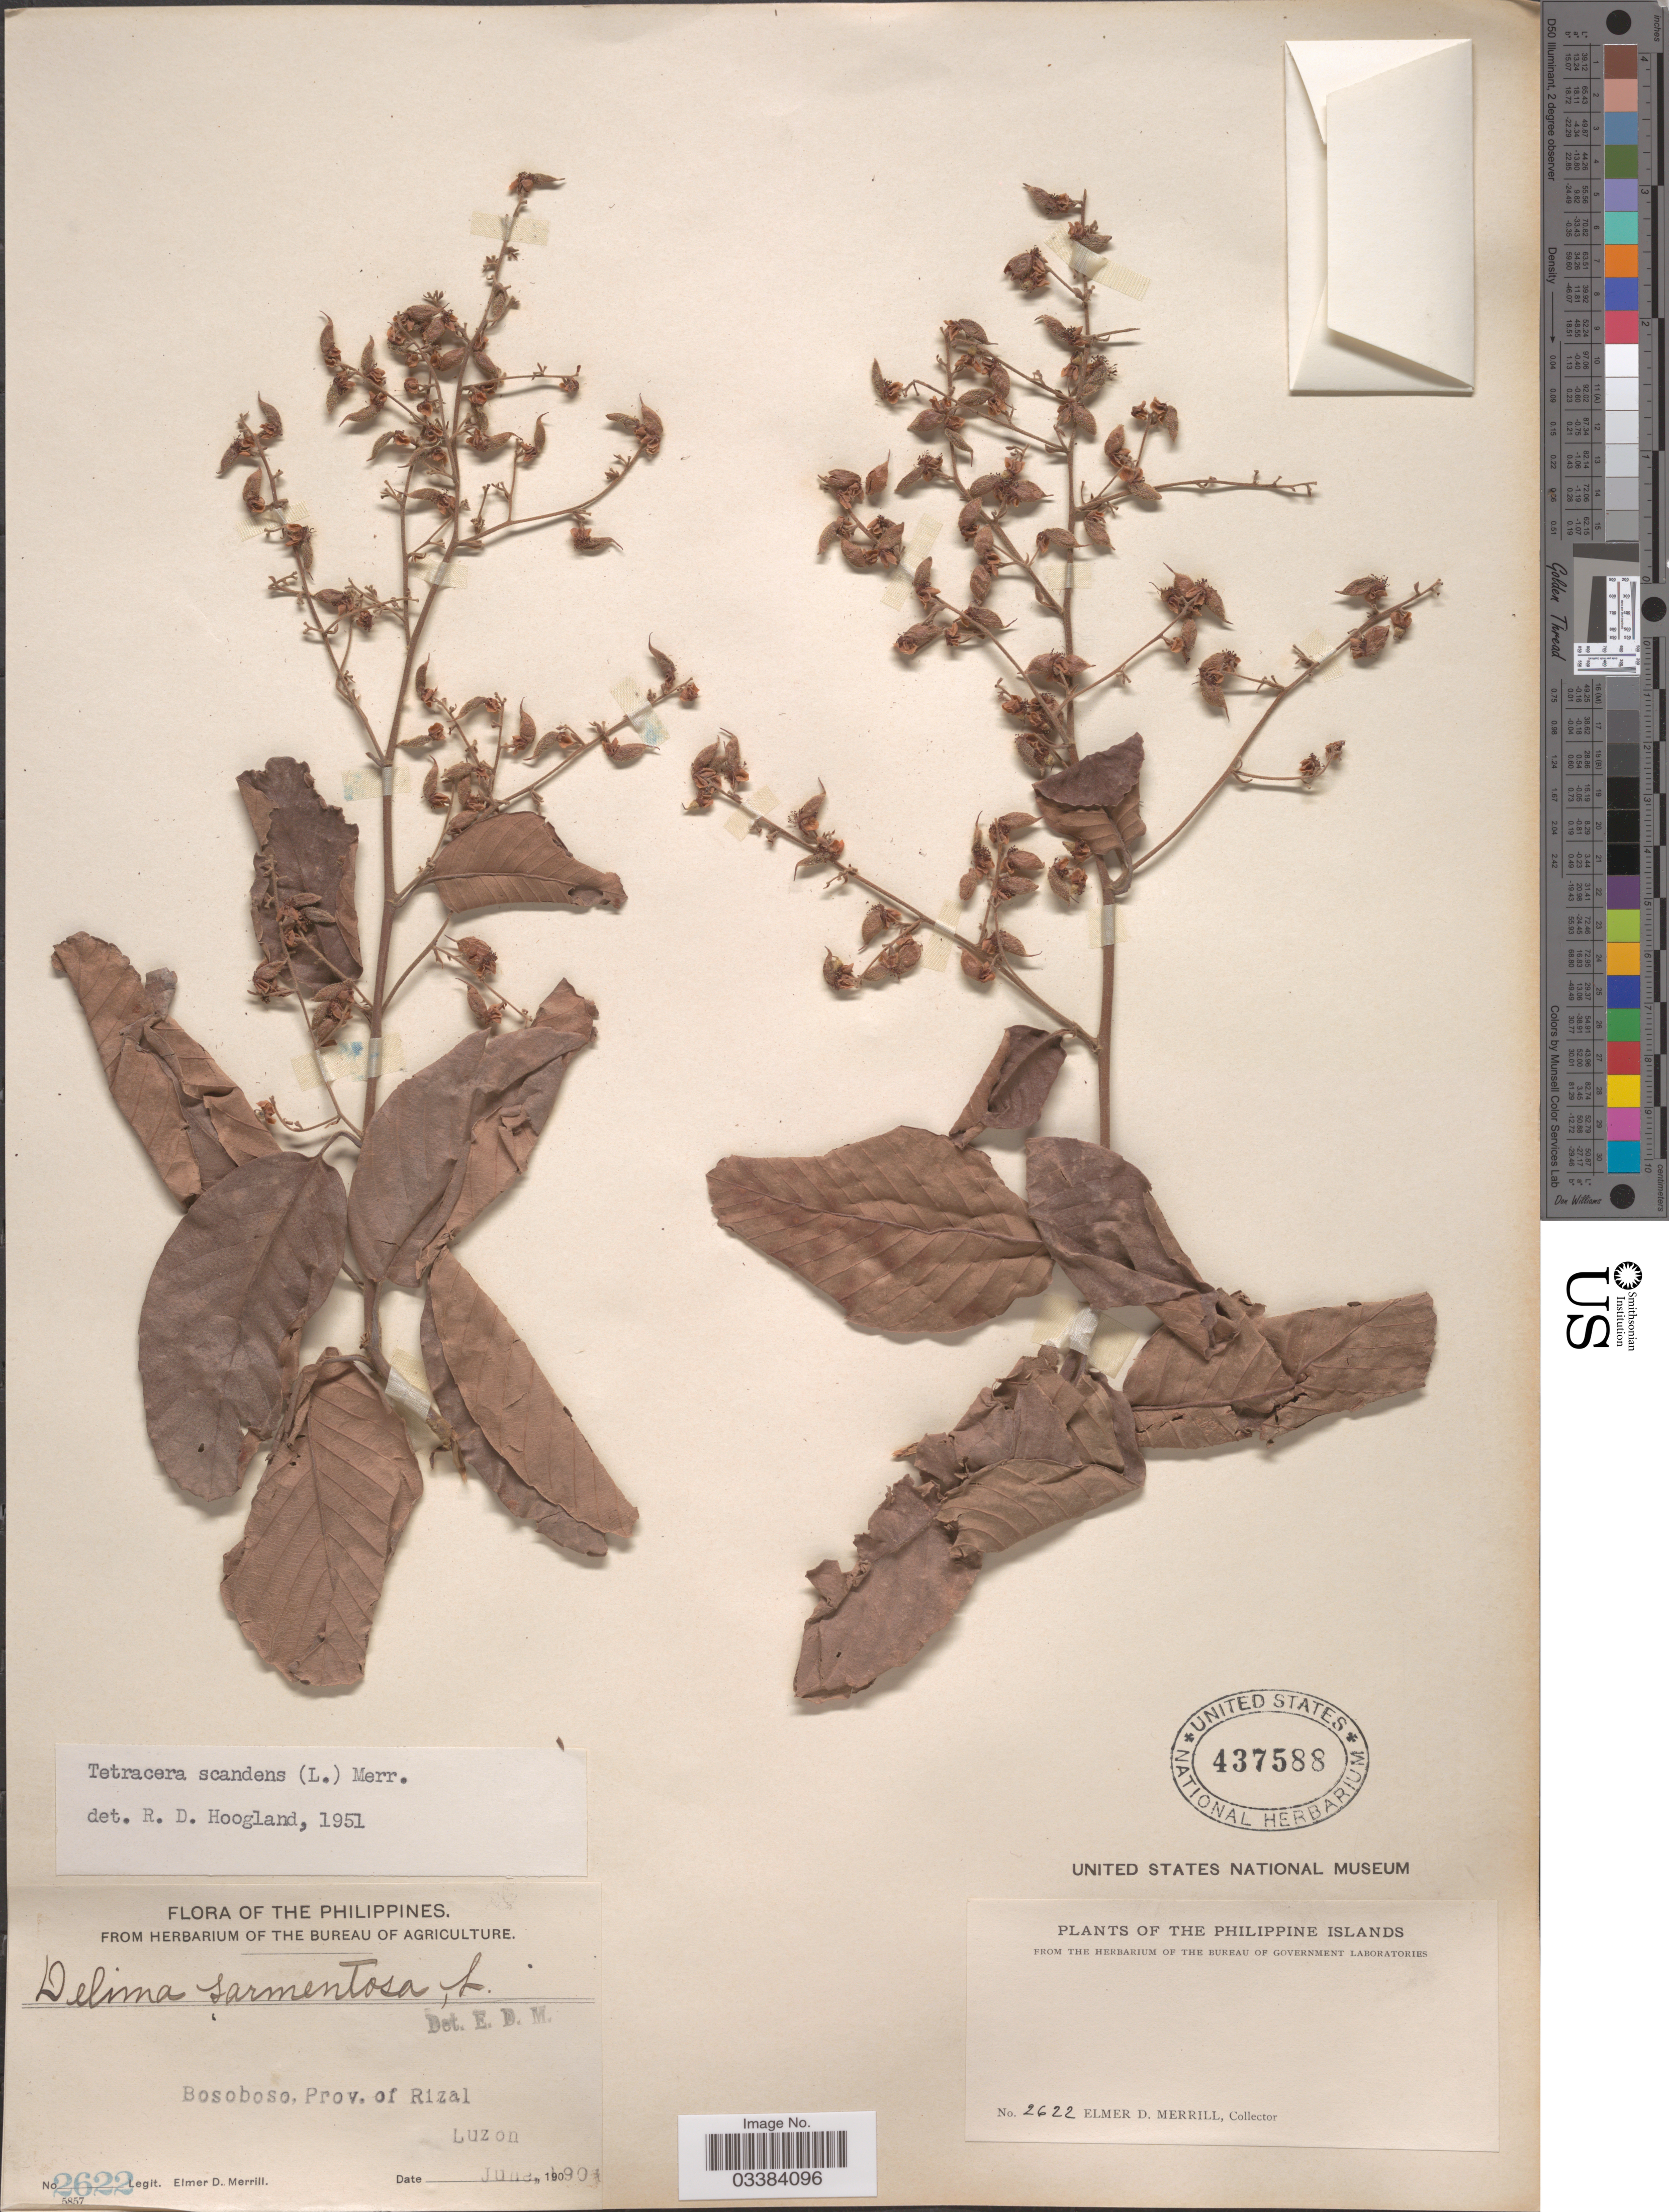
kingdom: Plantae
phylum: Tracheophyta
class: Magnoliopsida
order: Dilleniales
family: Dilleniaceae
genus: Tetracera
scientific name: Tetracera scandens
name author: (L.) Merr.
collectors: E. D. Merrill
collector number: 2622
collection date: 1904-06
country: Philippines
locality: The Philippine Islands. Bosoboso, Prov. of Rizal, Luzon.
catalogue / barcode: US 437588